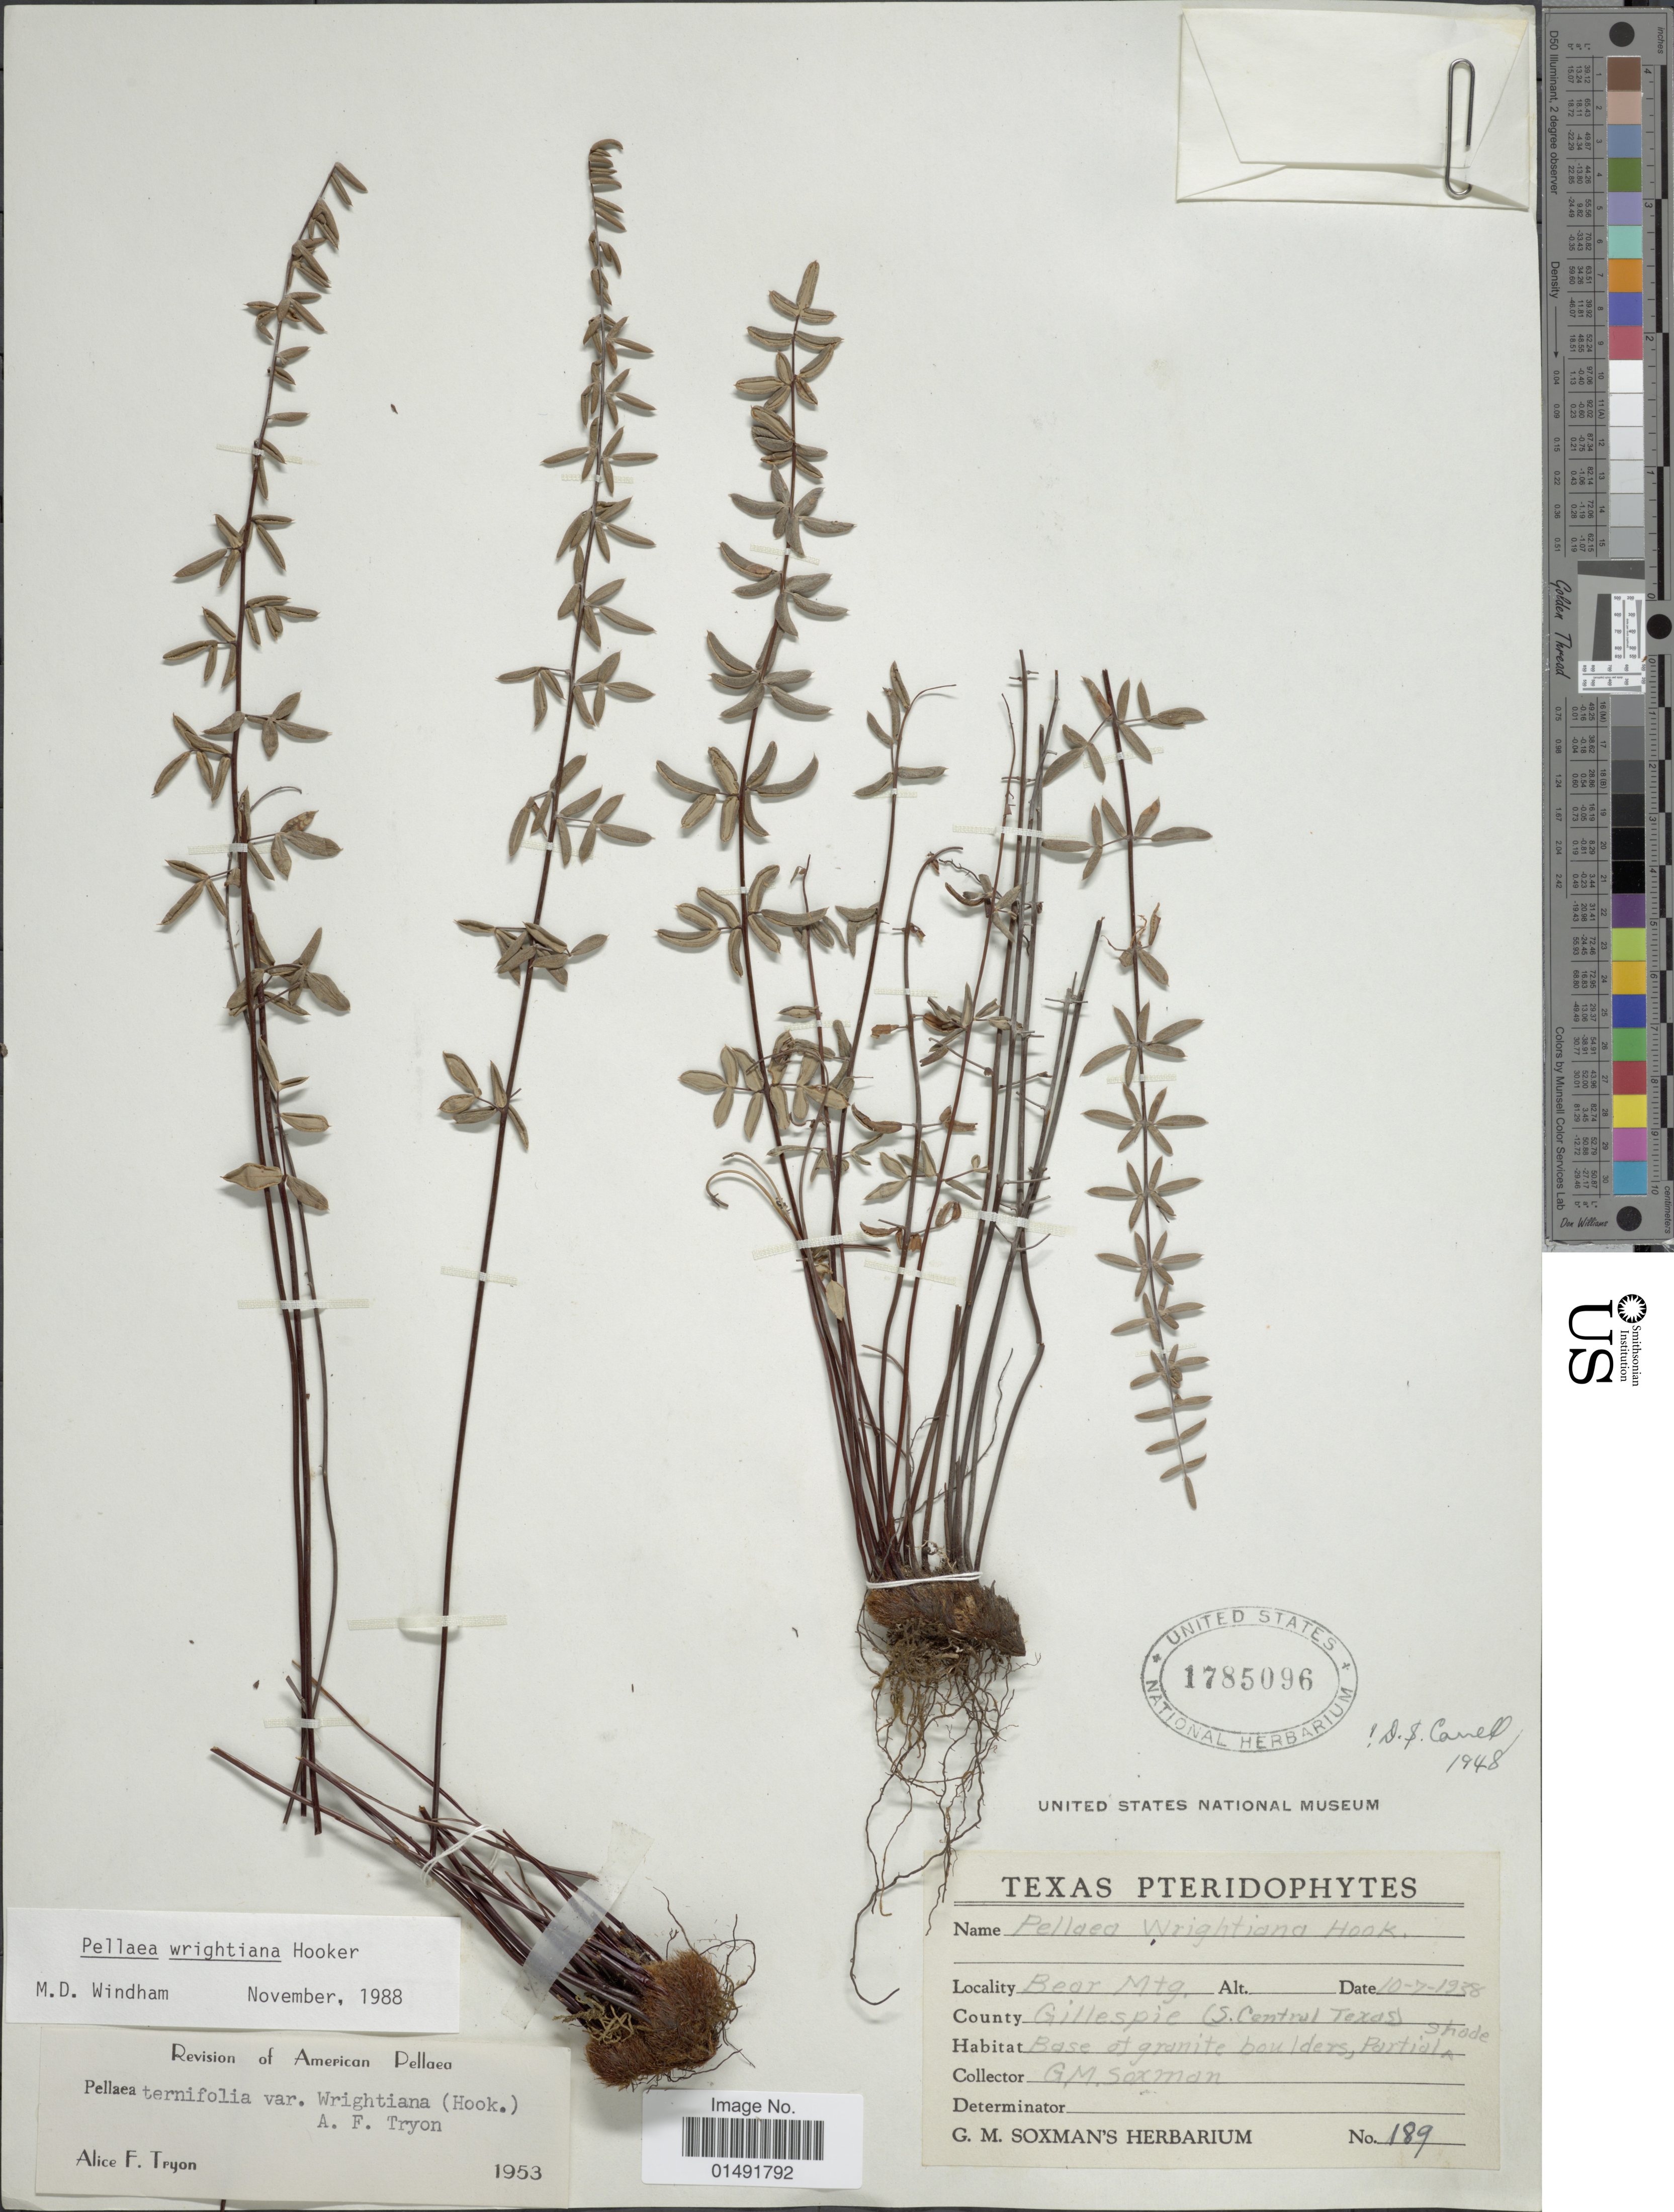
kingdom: Plantae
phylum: Tracheophyta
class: Polypodiopsida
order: Polypodiales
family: Pteridaceae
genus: Pellaea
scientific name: Pellaea wrightiana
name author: Hook.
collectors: G. Soxman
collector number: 189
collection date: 1938-07-10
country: United States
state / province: Texas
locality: Bera Mtsg, Gillespie (S. Central Texas)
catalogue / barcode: US 1785096